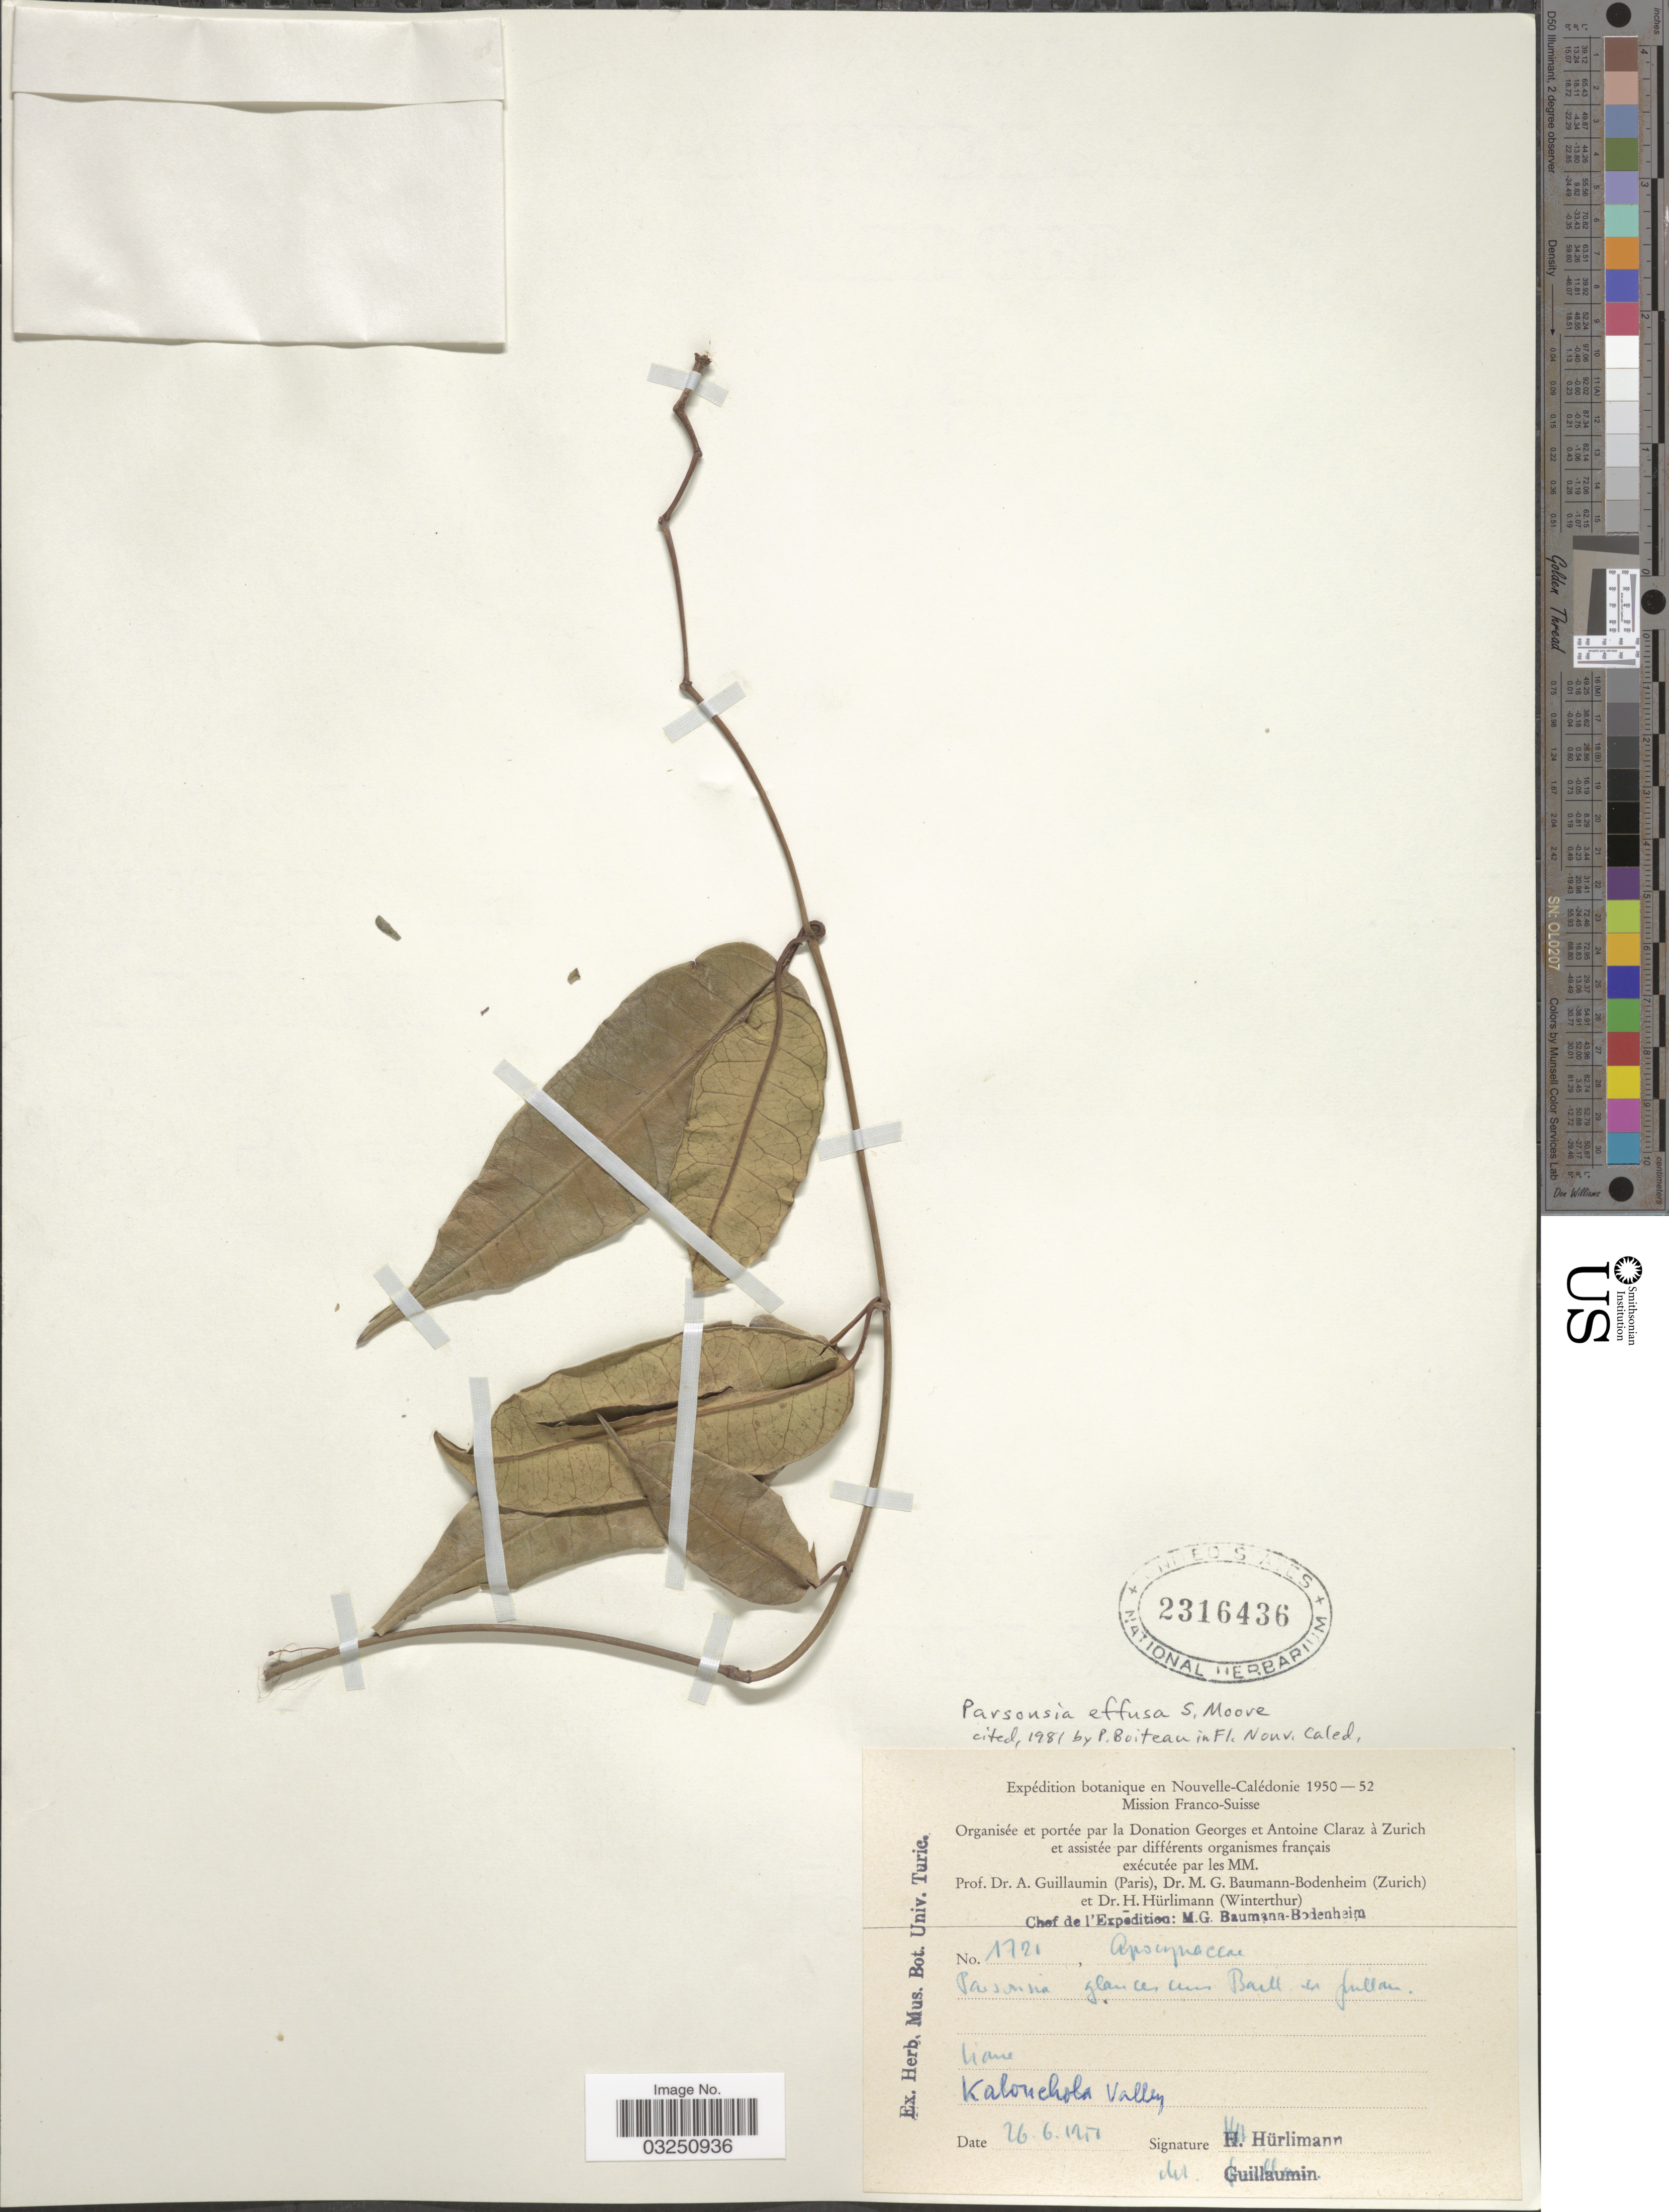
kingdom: Plantae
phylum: Tracheophyta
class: Magnoliopsida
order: Myrtales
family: Lythraceae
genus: Parsonsia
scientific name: Parsonsia effusa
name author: S. Moore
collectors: H. Hürlimann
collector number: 1721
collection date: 1951-06-26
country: New Caledonia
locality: Nouvelle-Calédonie. Kalouchola Valley.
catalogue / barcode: US 2316436